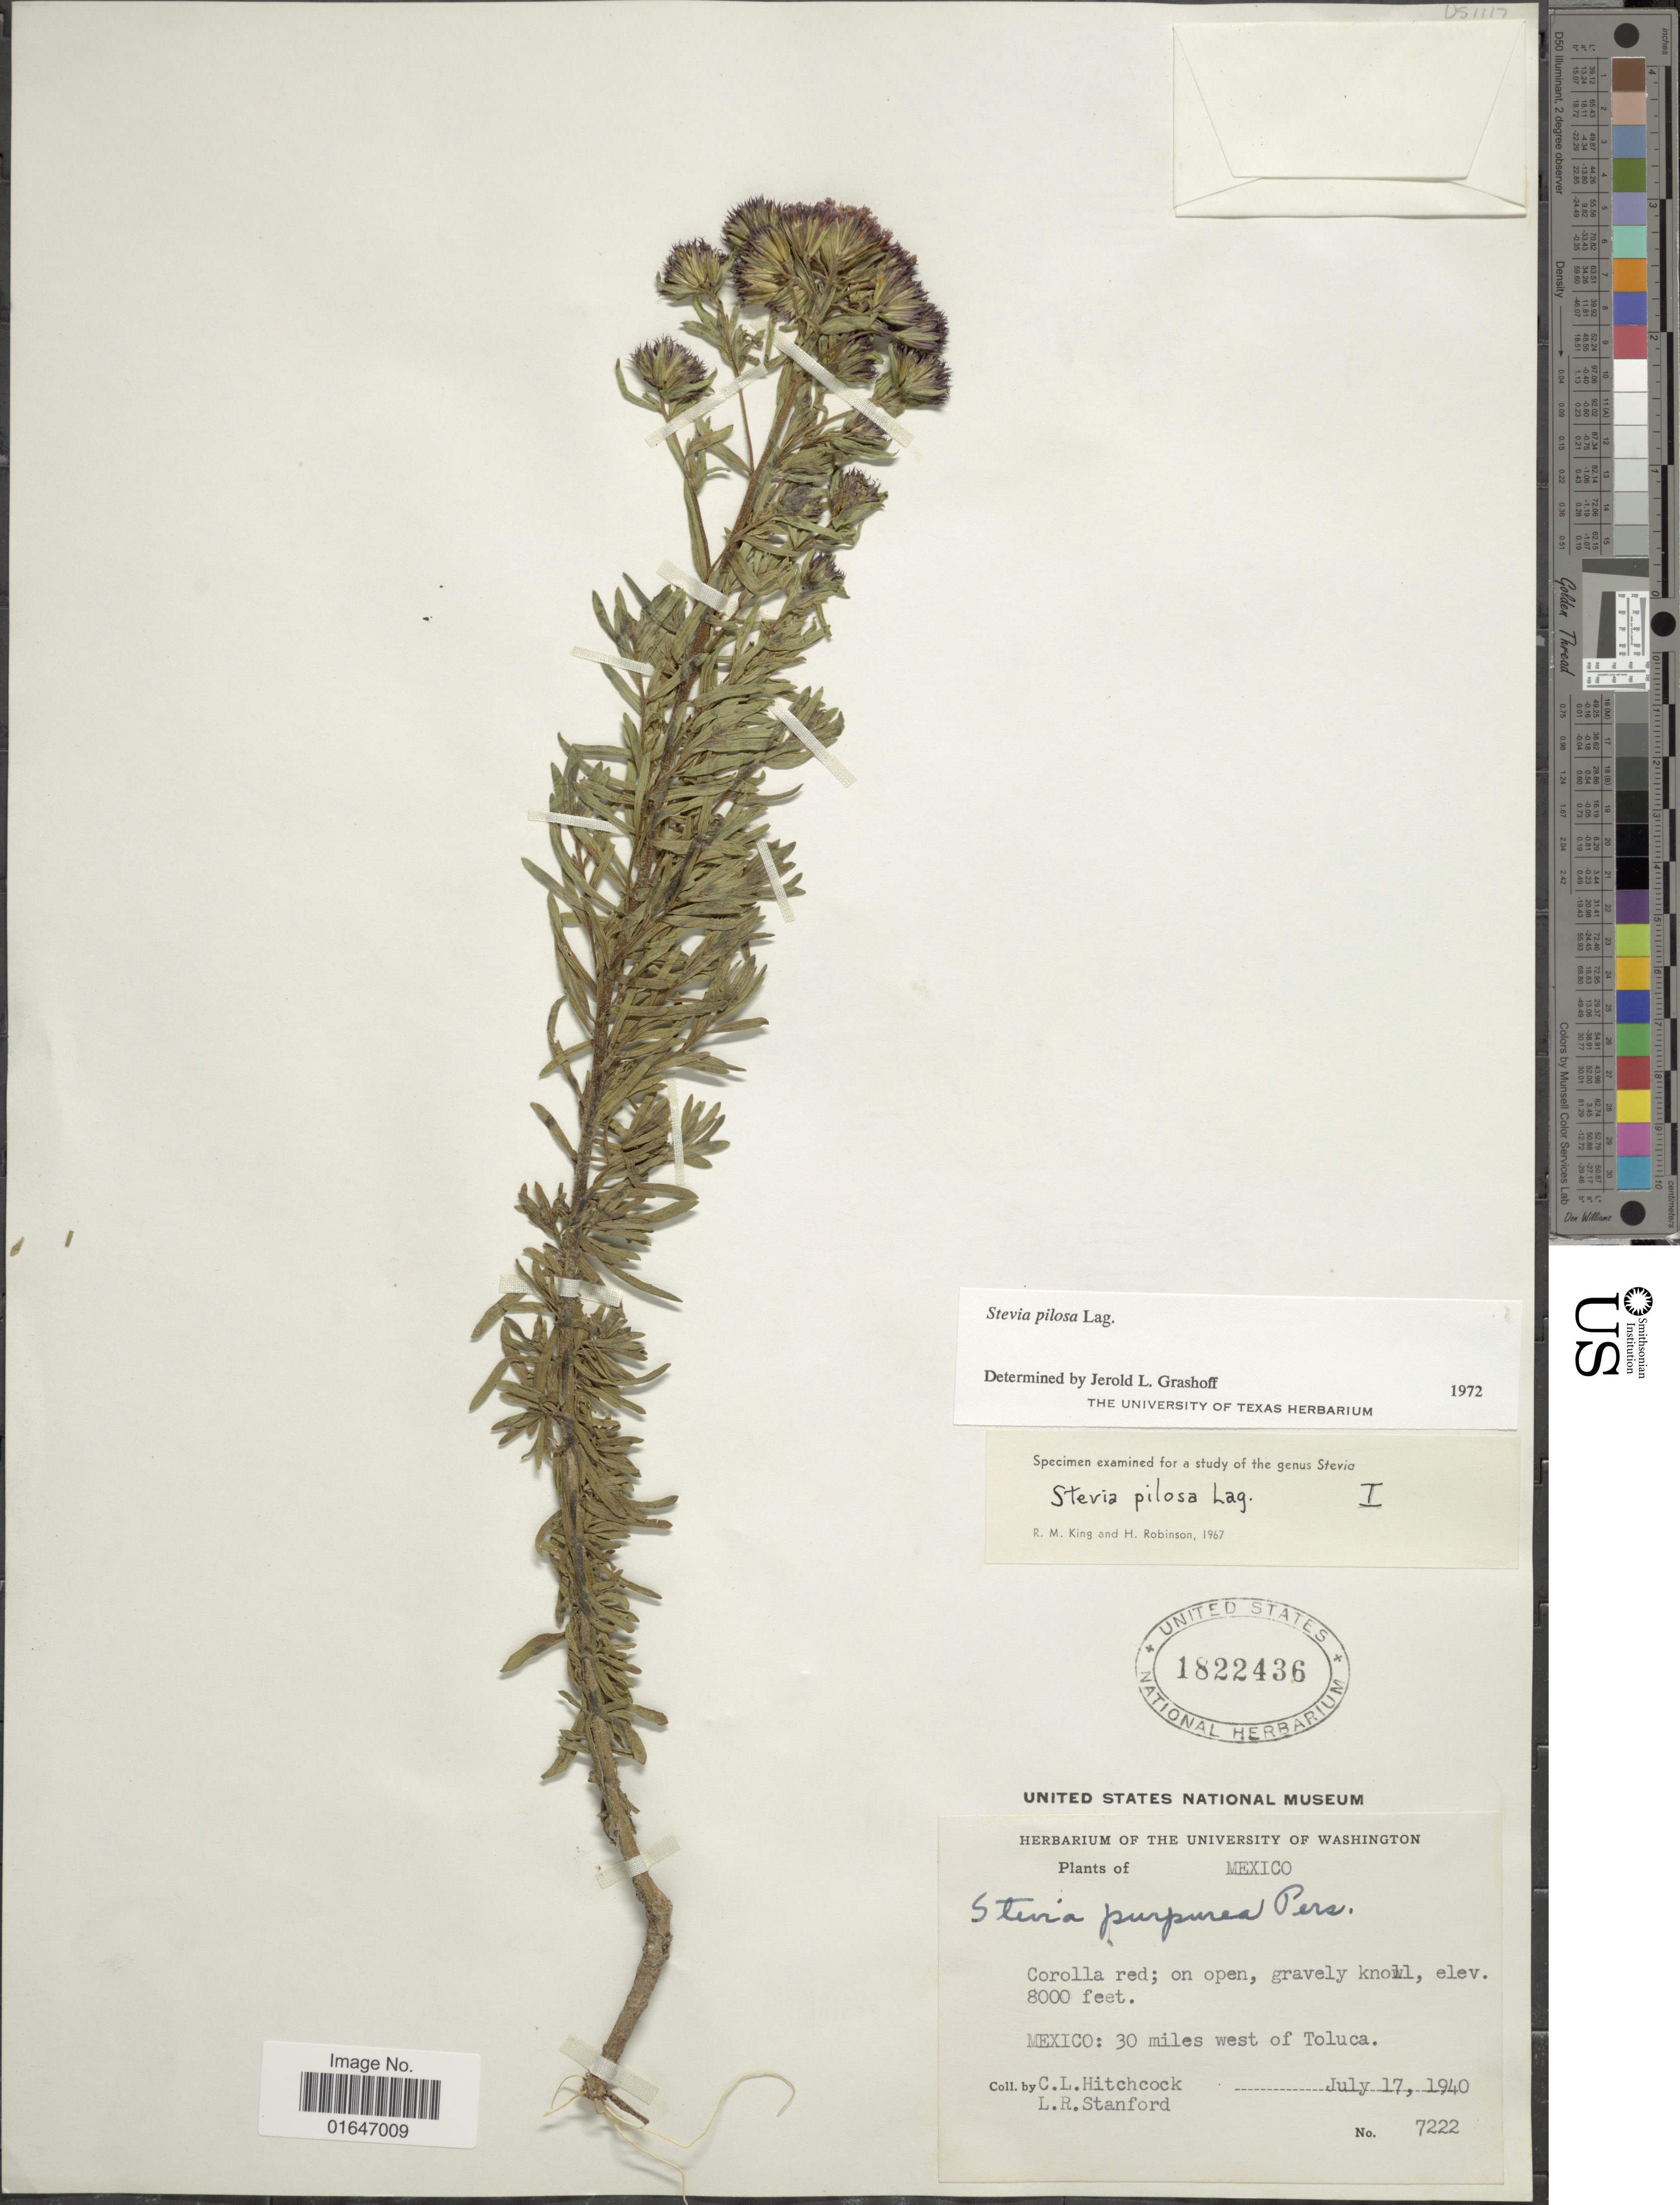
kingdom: Plantae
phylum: Tracheophyta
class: Magnoliopsida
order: Asterales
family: Asteraceae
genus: Stevia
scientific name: Stevia pilosa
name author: Lag.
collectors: C. L. Hitchcock & L. R. Stanford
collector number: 7222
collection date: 1940-07-17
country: Mexico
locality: Mexico: 30 miles west of Toluca.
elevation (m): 2438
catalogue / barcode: US 1822436